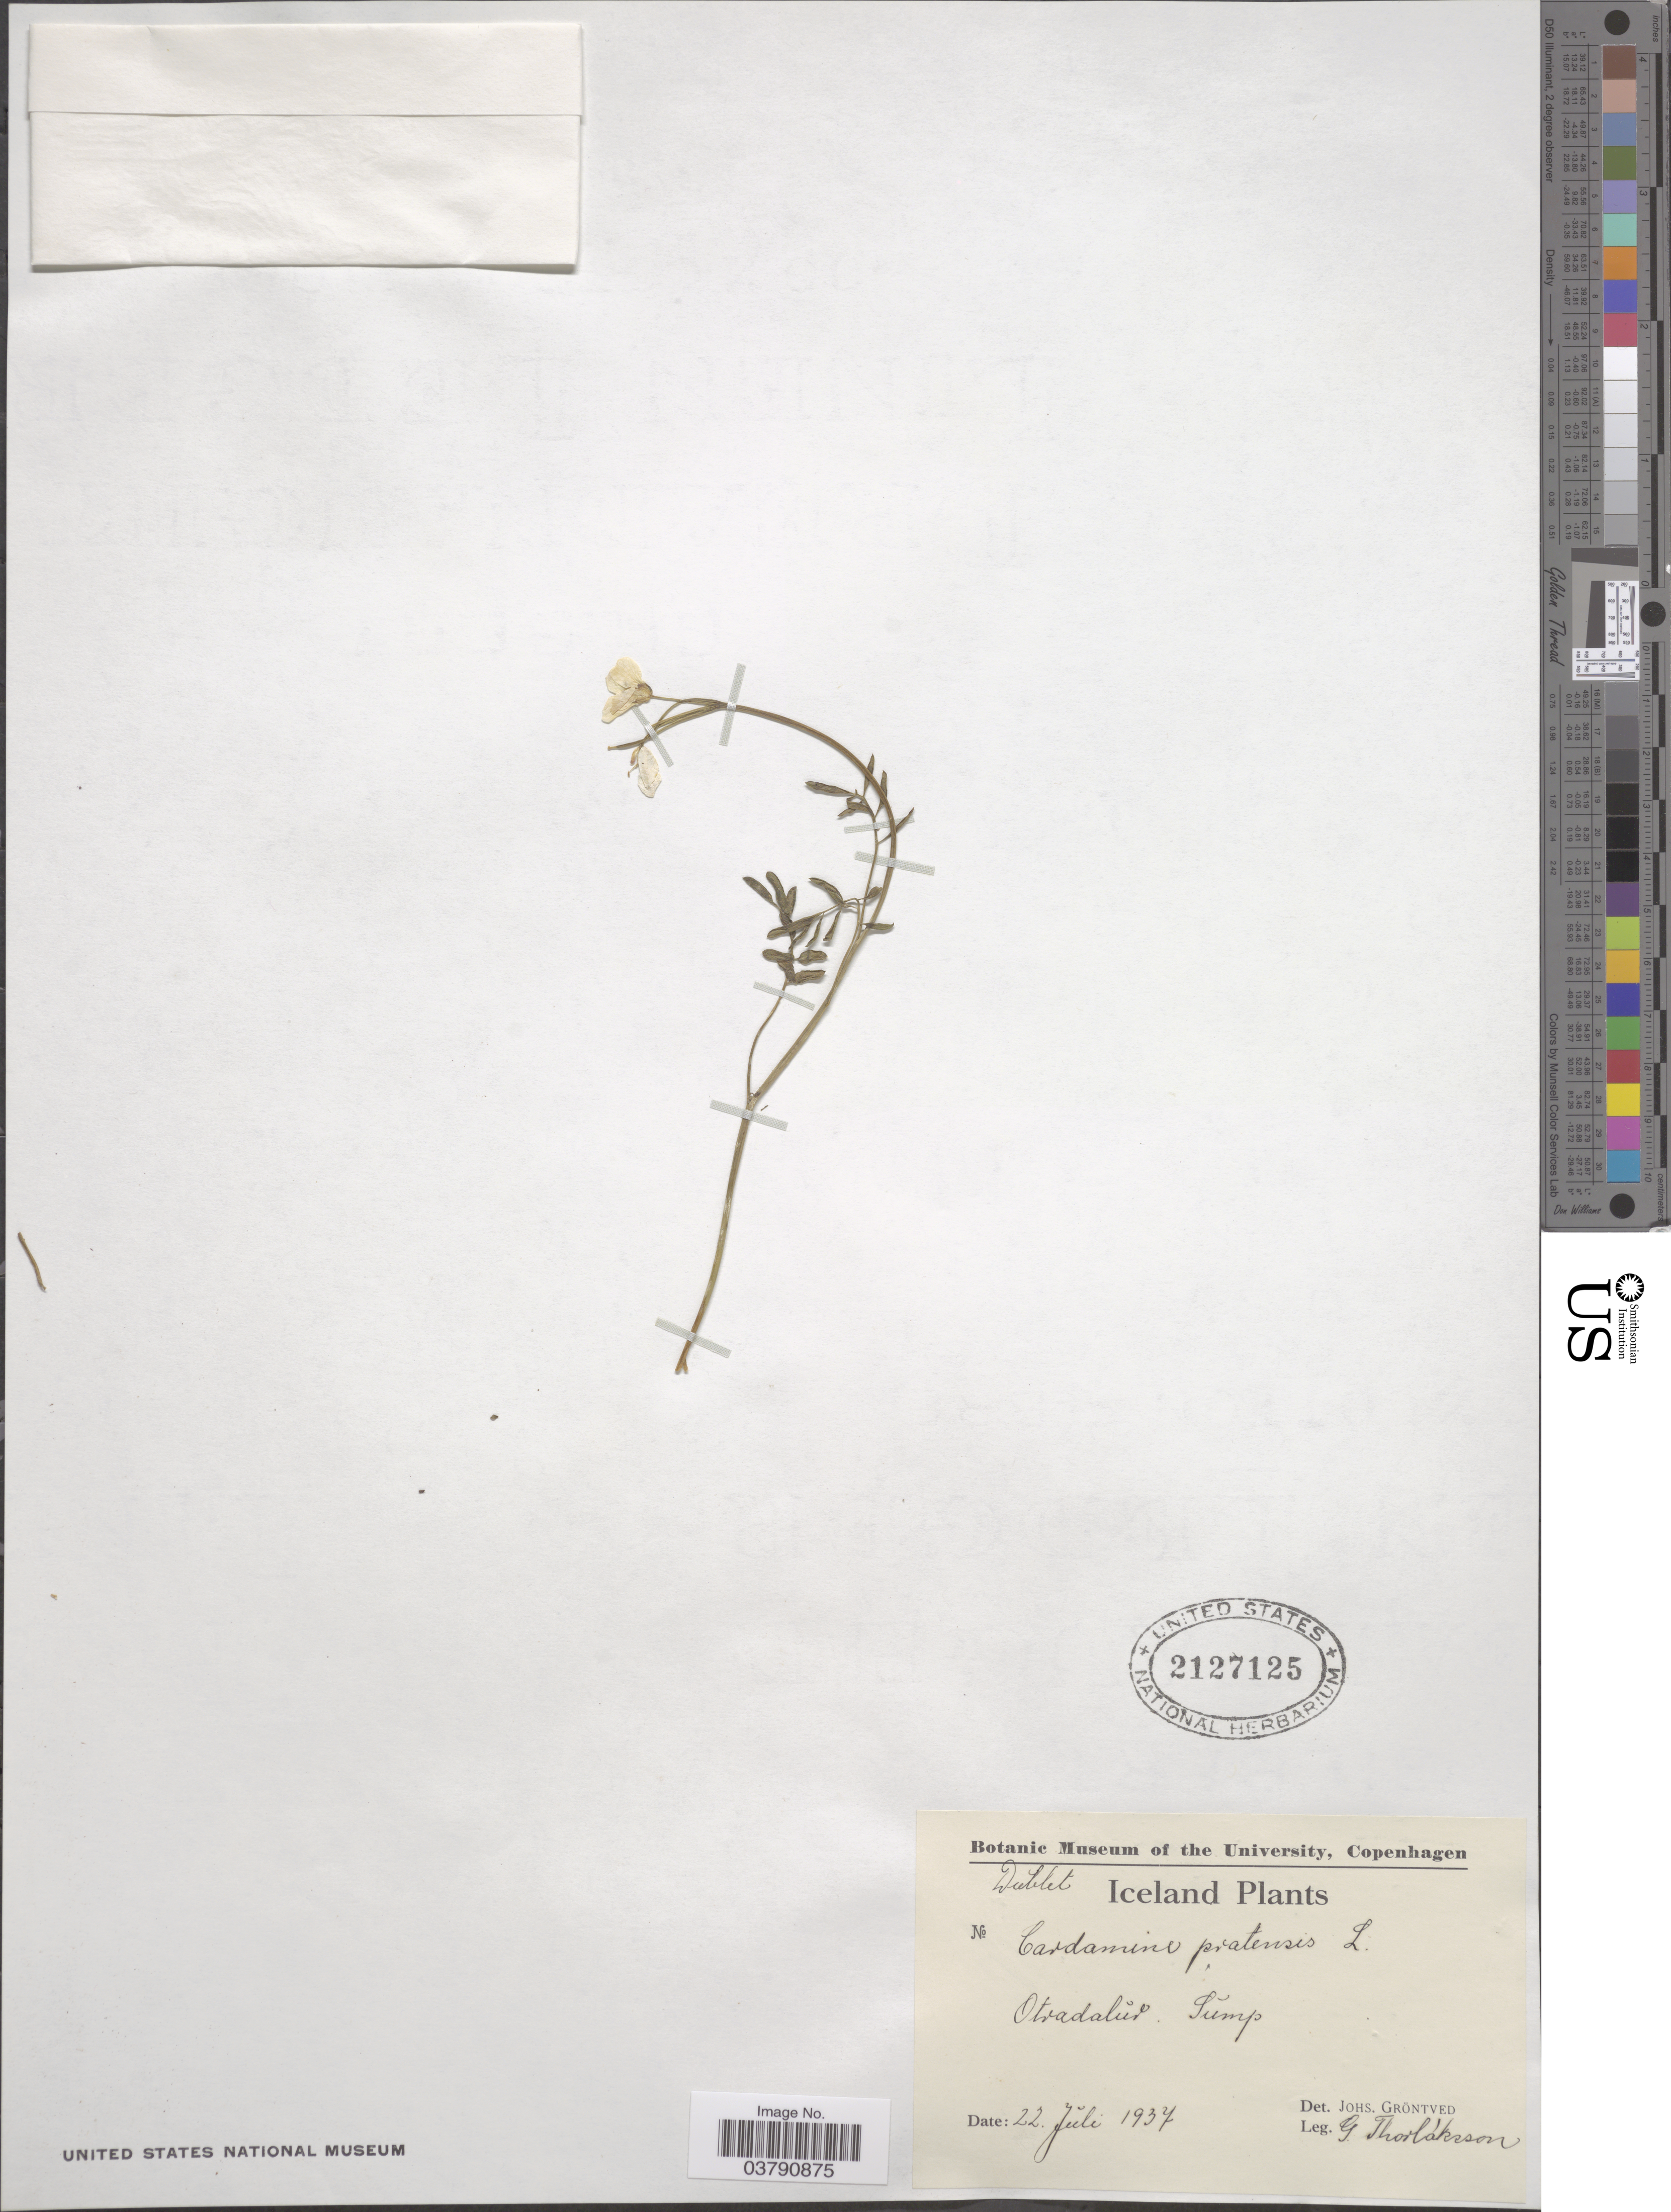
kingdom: Plantae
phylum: Tracheophyta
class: Magnoliopsida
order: Brassicales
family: Brassicaceae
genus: Cardamine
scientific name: Cardamine pratensis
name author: L.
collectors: G. Thorlaksson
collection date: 1937-07-22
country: Iceland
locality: Dablet [unsure placement] Iceland. Otradaliev Tump.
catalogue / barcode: US 2127125